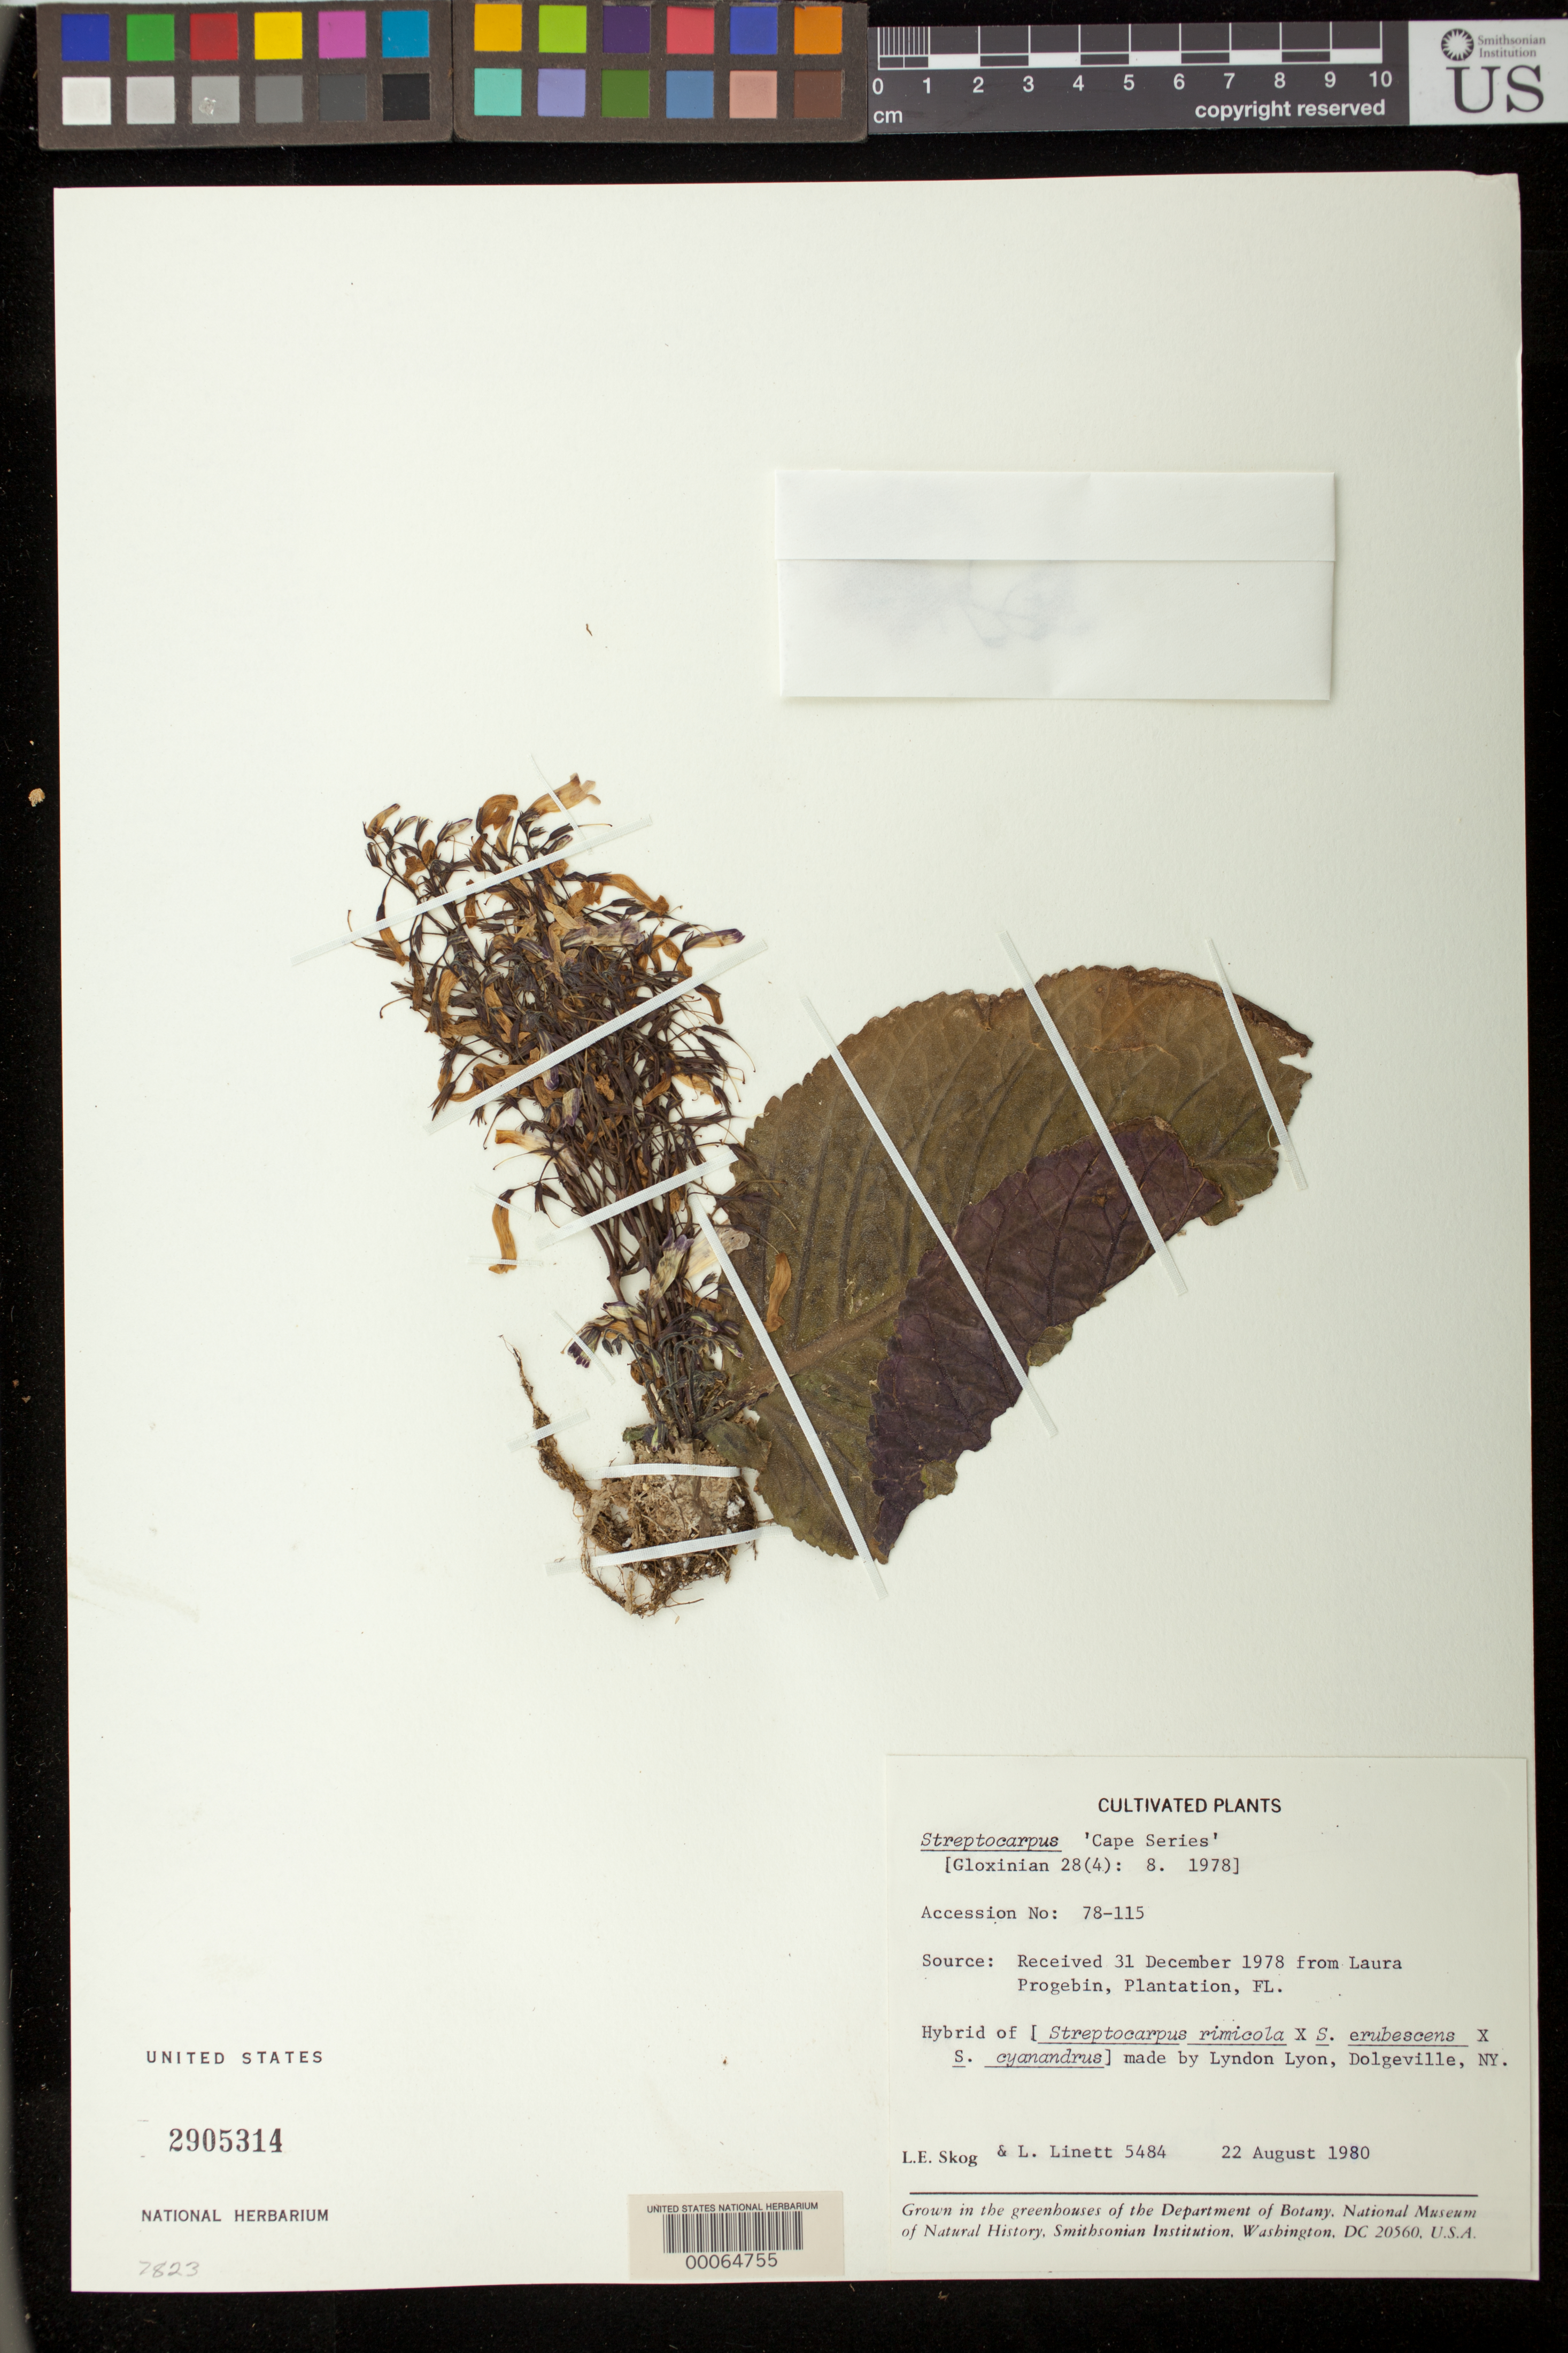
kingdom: Plantae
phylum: Tracheophyta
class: Magnoliopsida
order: Lamiales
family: Gesneriaceae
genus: Streptocarpus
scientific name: Streptocarpus 'Cape Series'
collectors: L. E. Skog & L. Linett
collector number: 5484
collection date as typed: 22 Aug 1980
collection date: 1980-08-22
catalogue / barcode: US 2905314